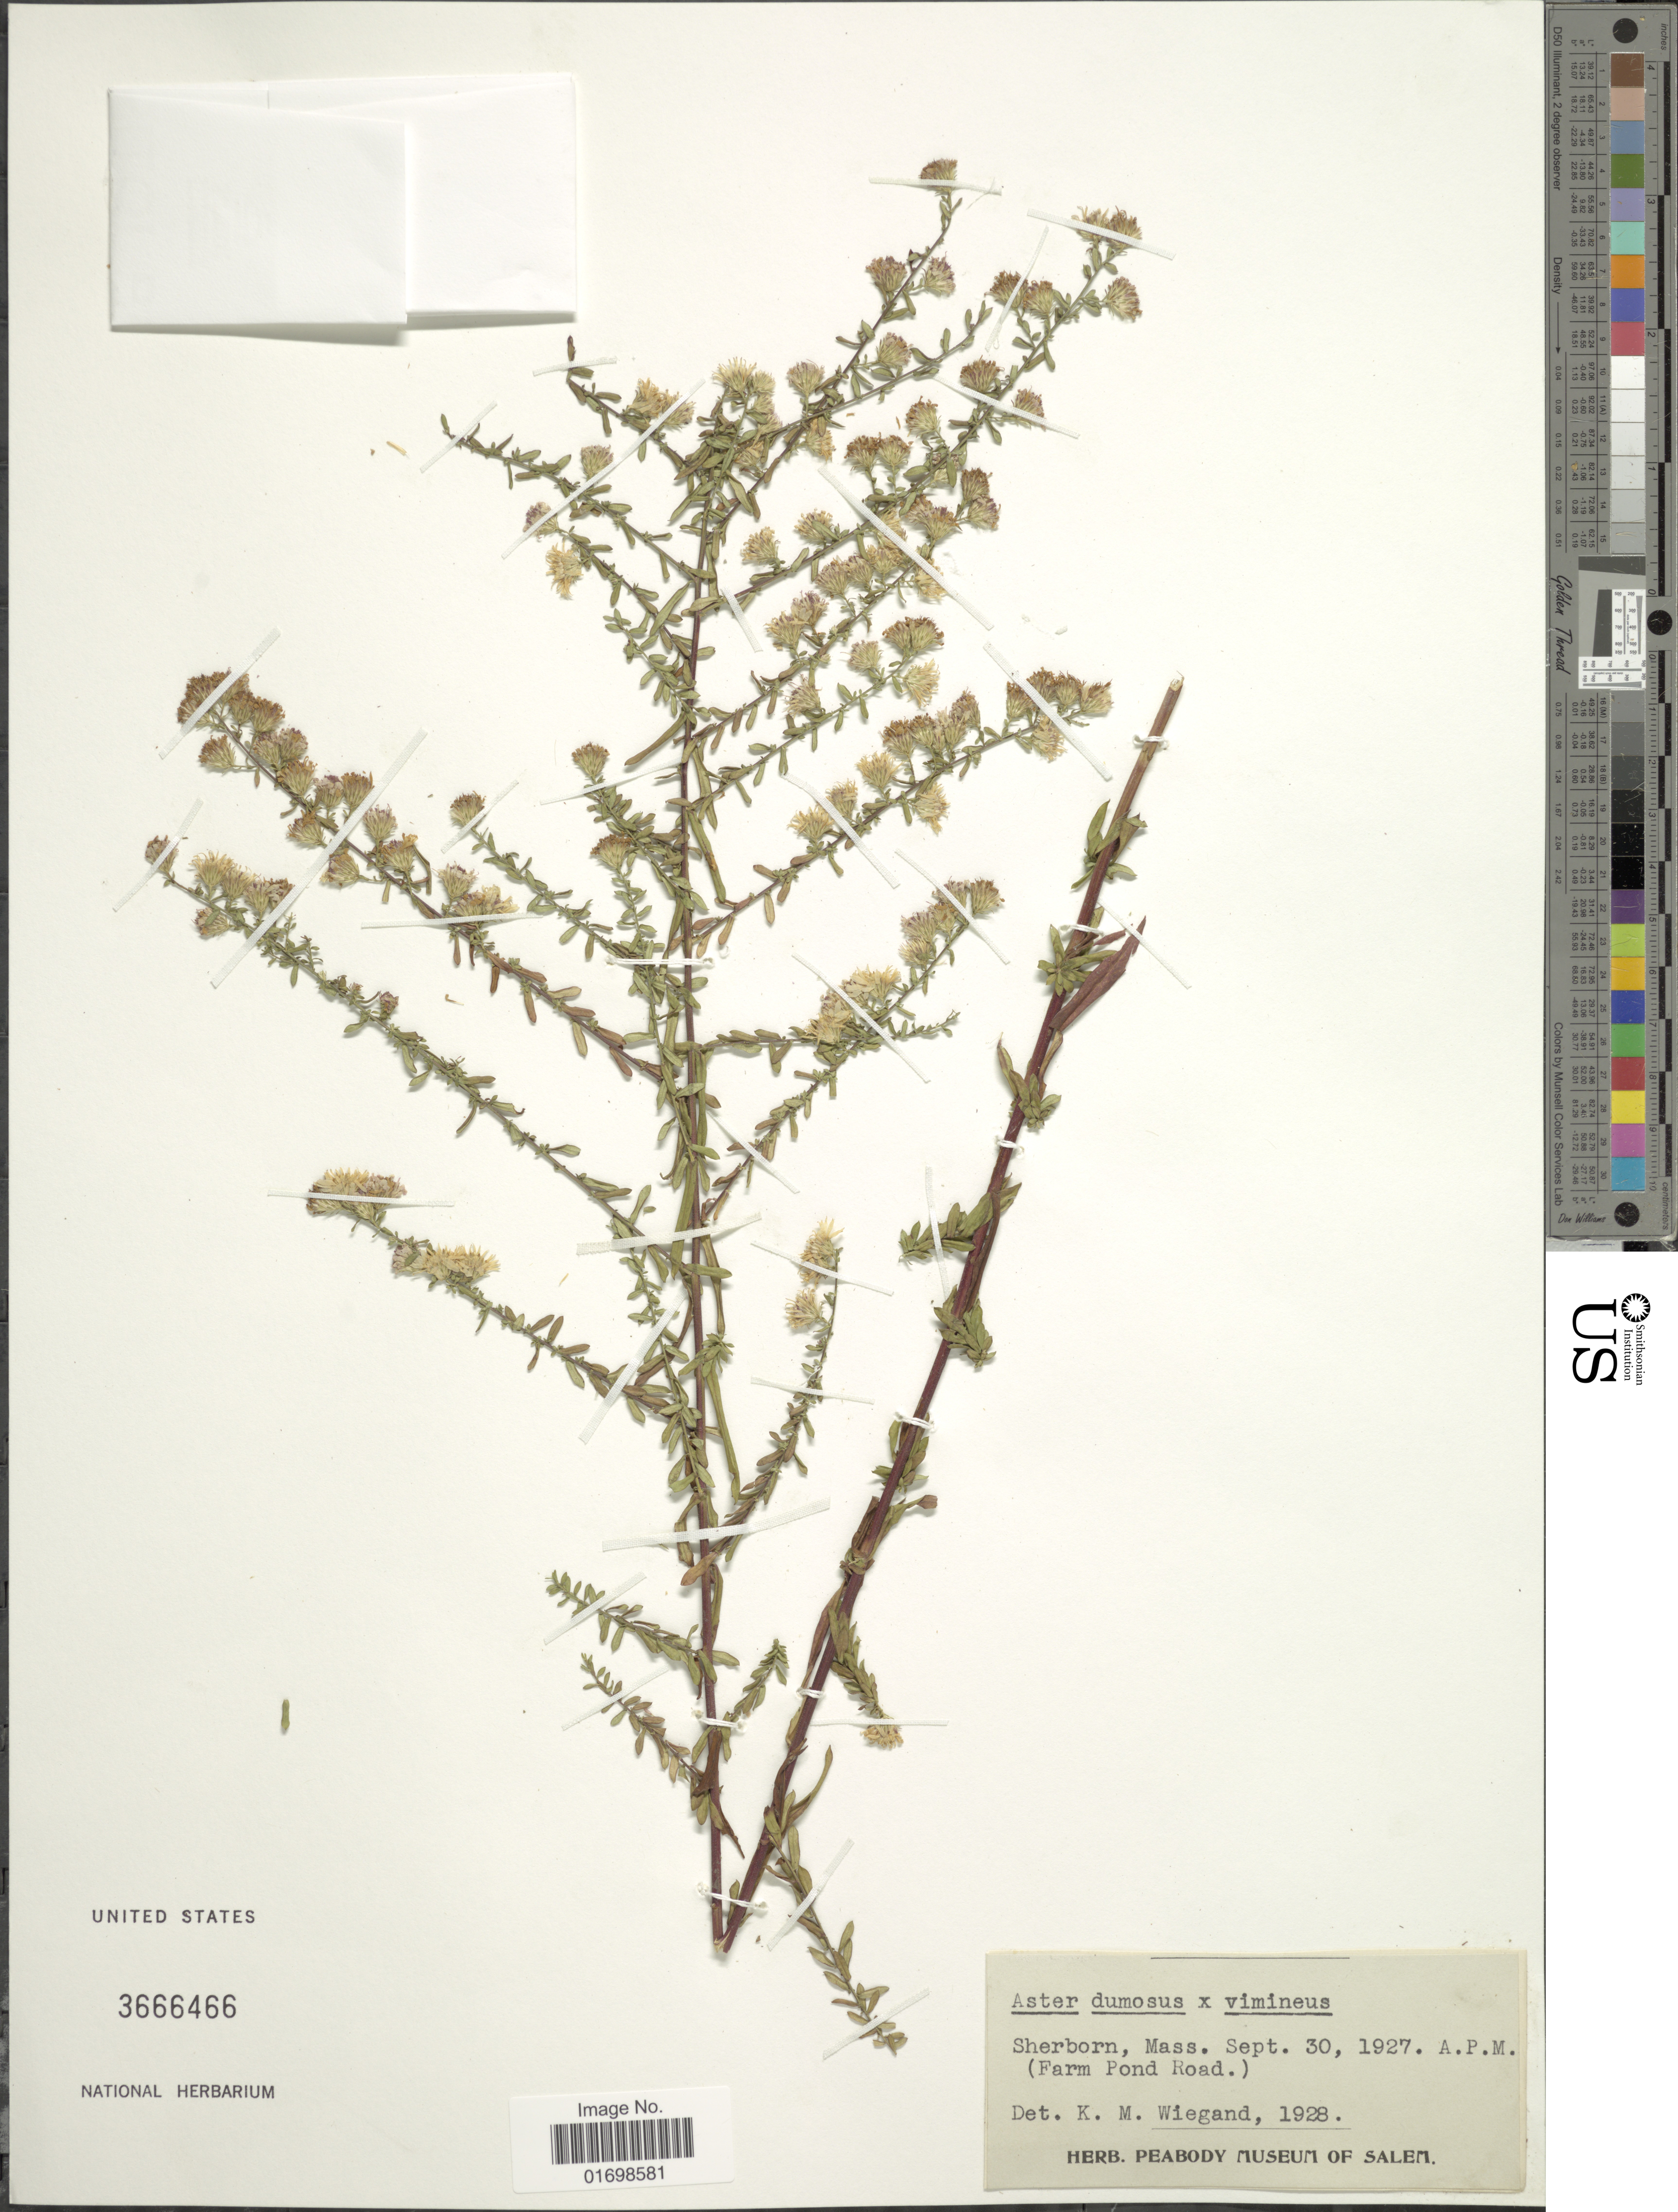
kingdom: Plantae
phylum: Tracheophyta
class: Magnoliopsida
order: Asterales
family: Asteraceae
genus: Symphyotrichum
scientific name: Symphyotrichum dumosum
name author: (L.) G.L. Nesom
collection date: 1927-09-30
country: United States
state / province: Massachusetts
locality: Sherborn,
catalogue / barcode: US 3666466